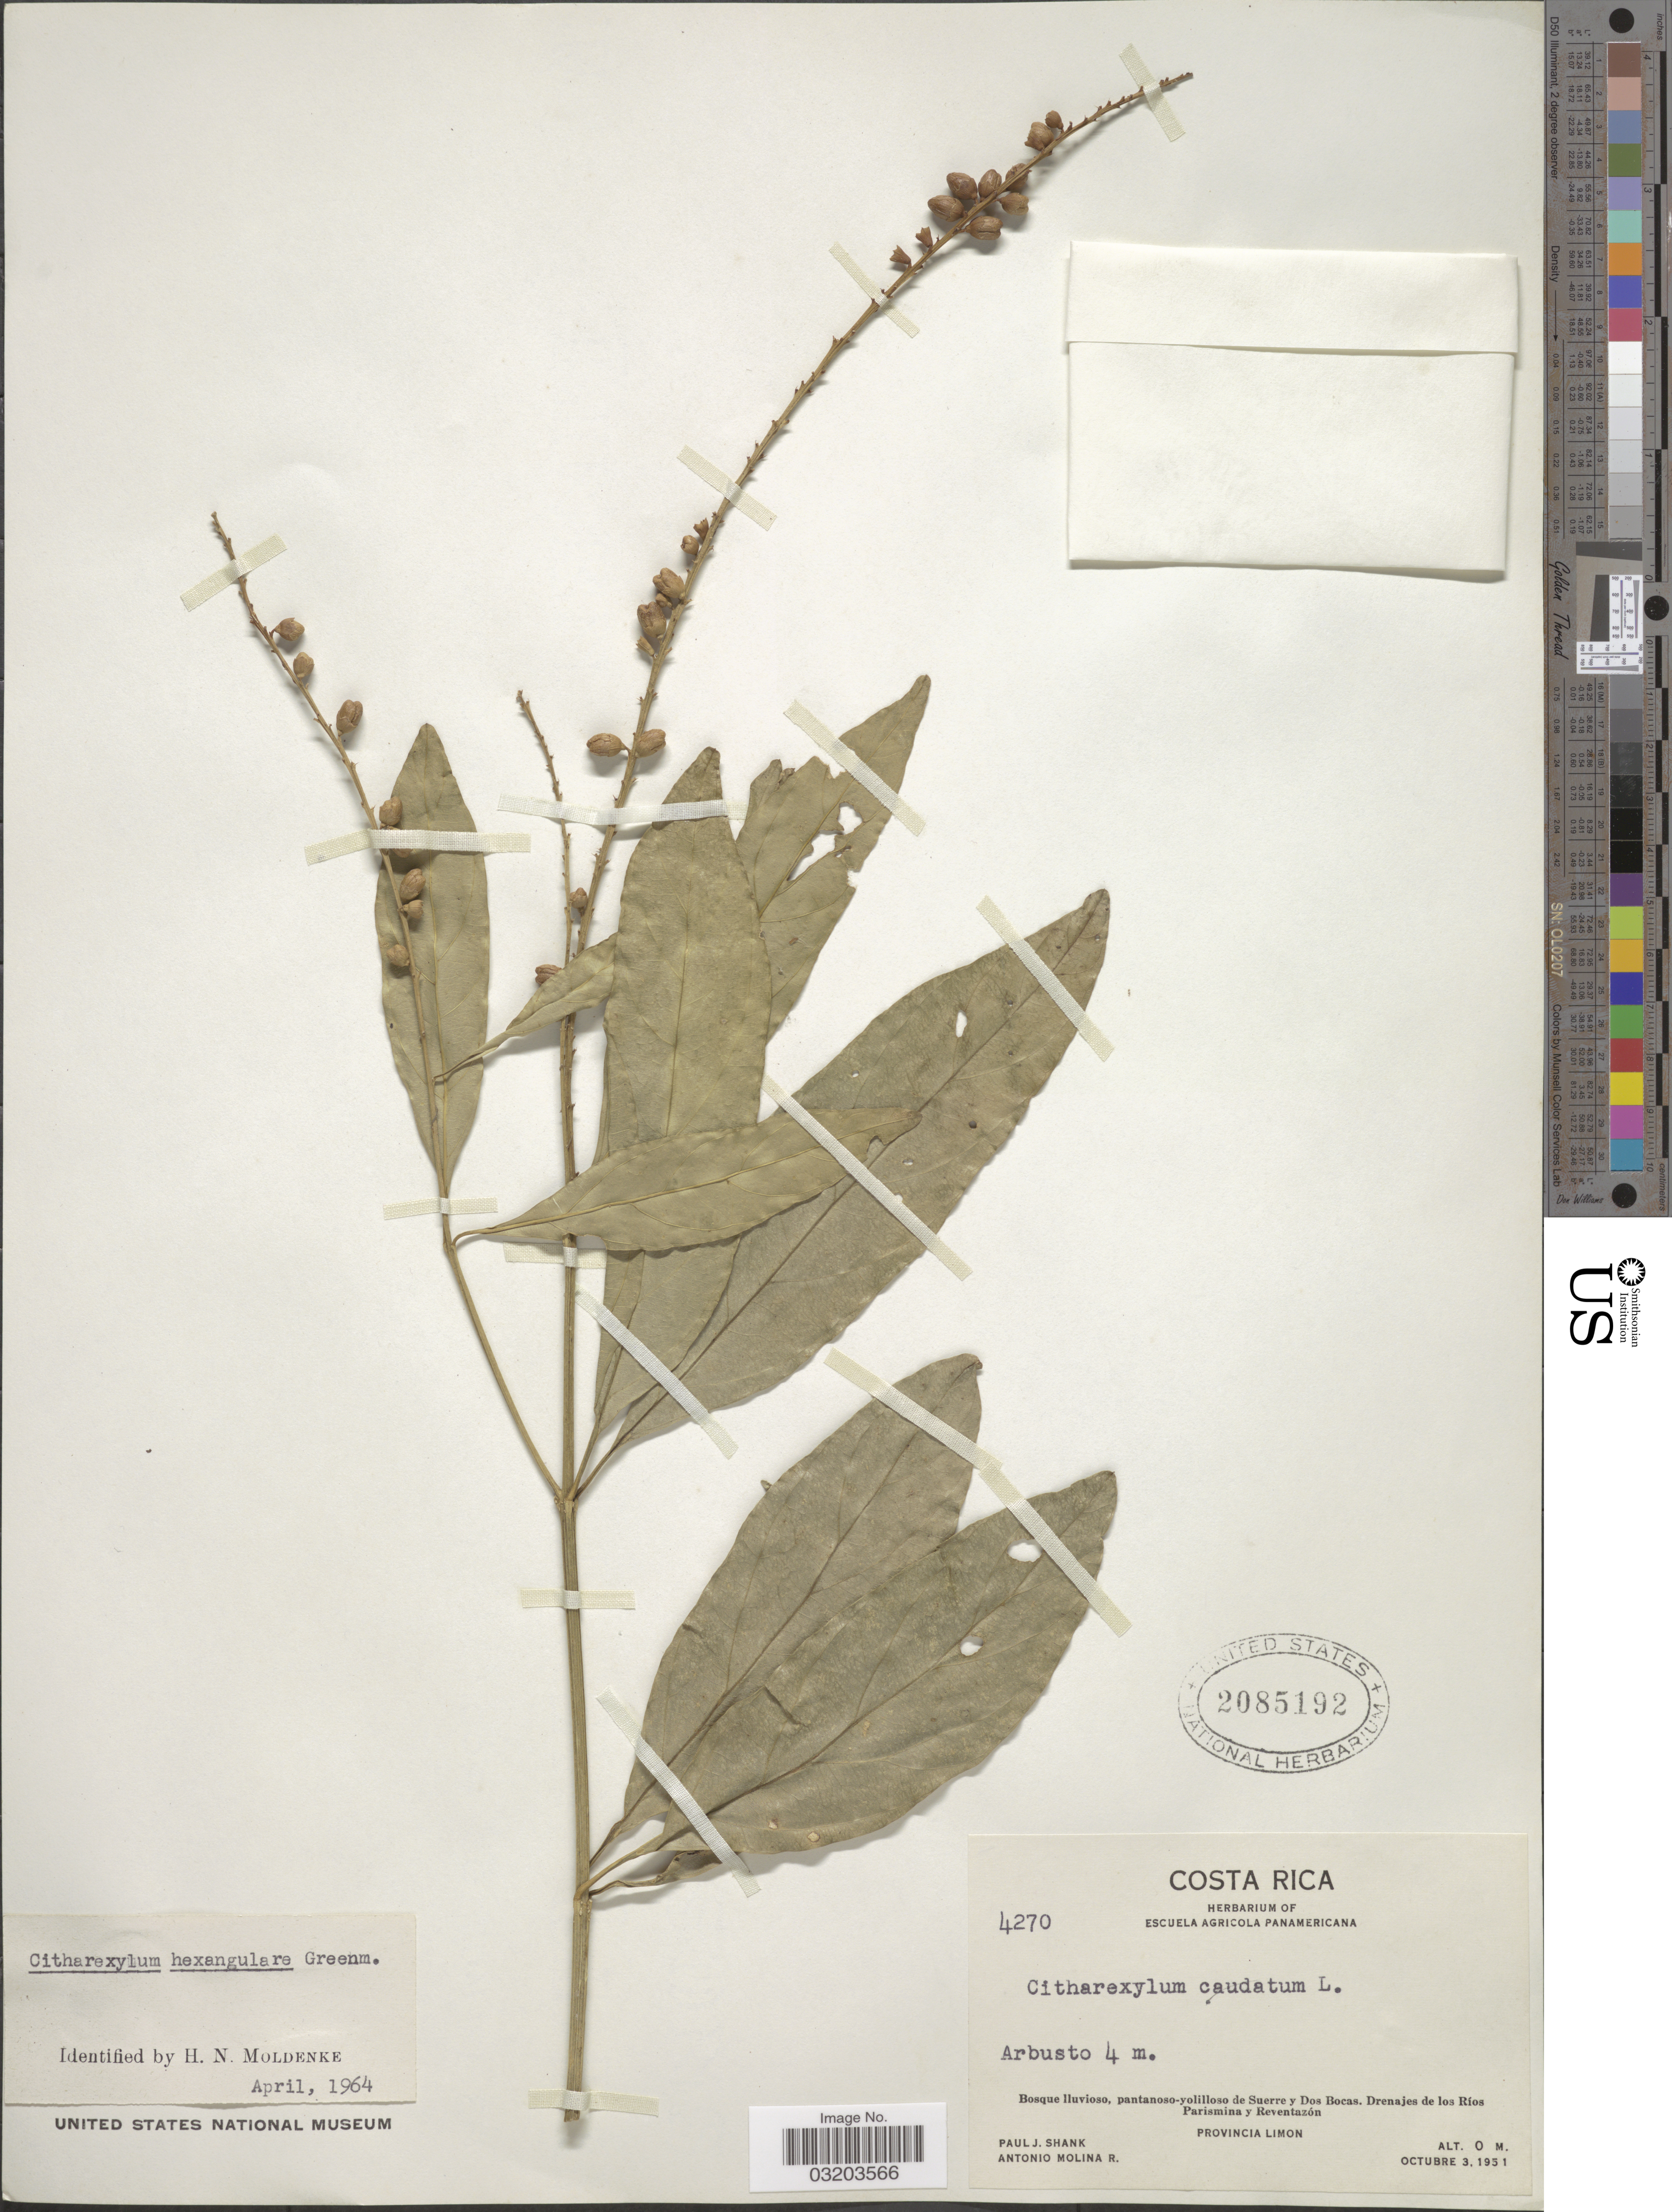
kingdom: Plantae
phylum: Tracheophyta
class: Magnoliopsida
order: Lamiales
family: Verbenaceae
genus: Citharexylum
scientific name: Citharexylum hexangulare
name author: Greenm.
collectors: P. J. Shank & A. Molina R.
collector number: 4270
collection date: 1951-10-03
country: Costa Rica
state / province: Limón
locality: Bosque Iluvioso, pantanoso-yolilloso de Suerre y Dos Bocas. Drenajes de los Ríos Parismina y Reventazón.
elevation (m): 0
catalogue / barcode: US 2085192